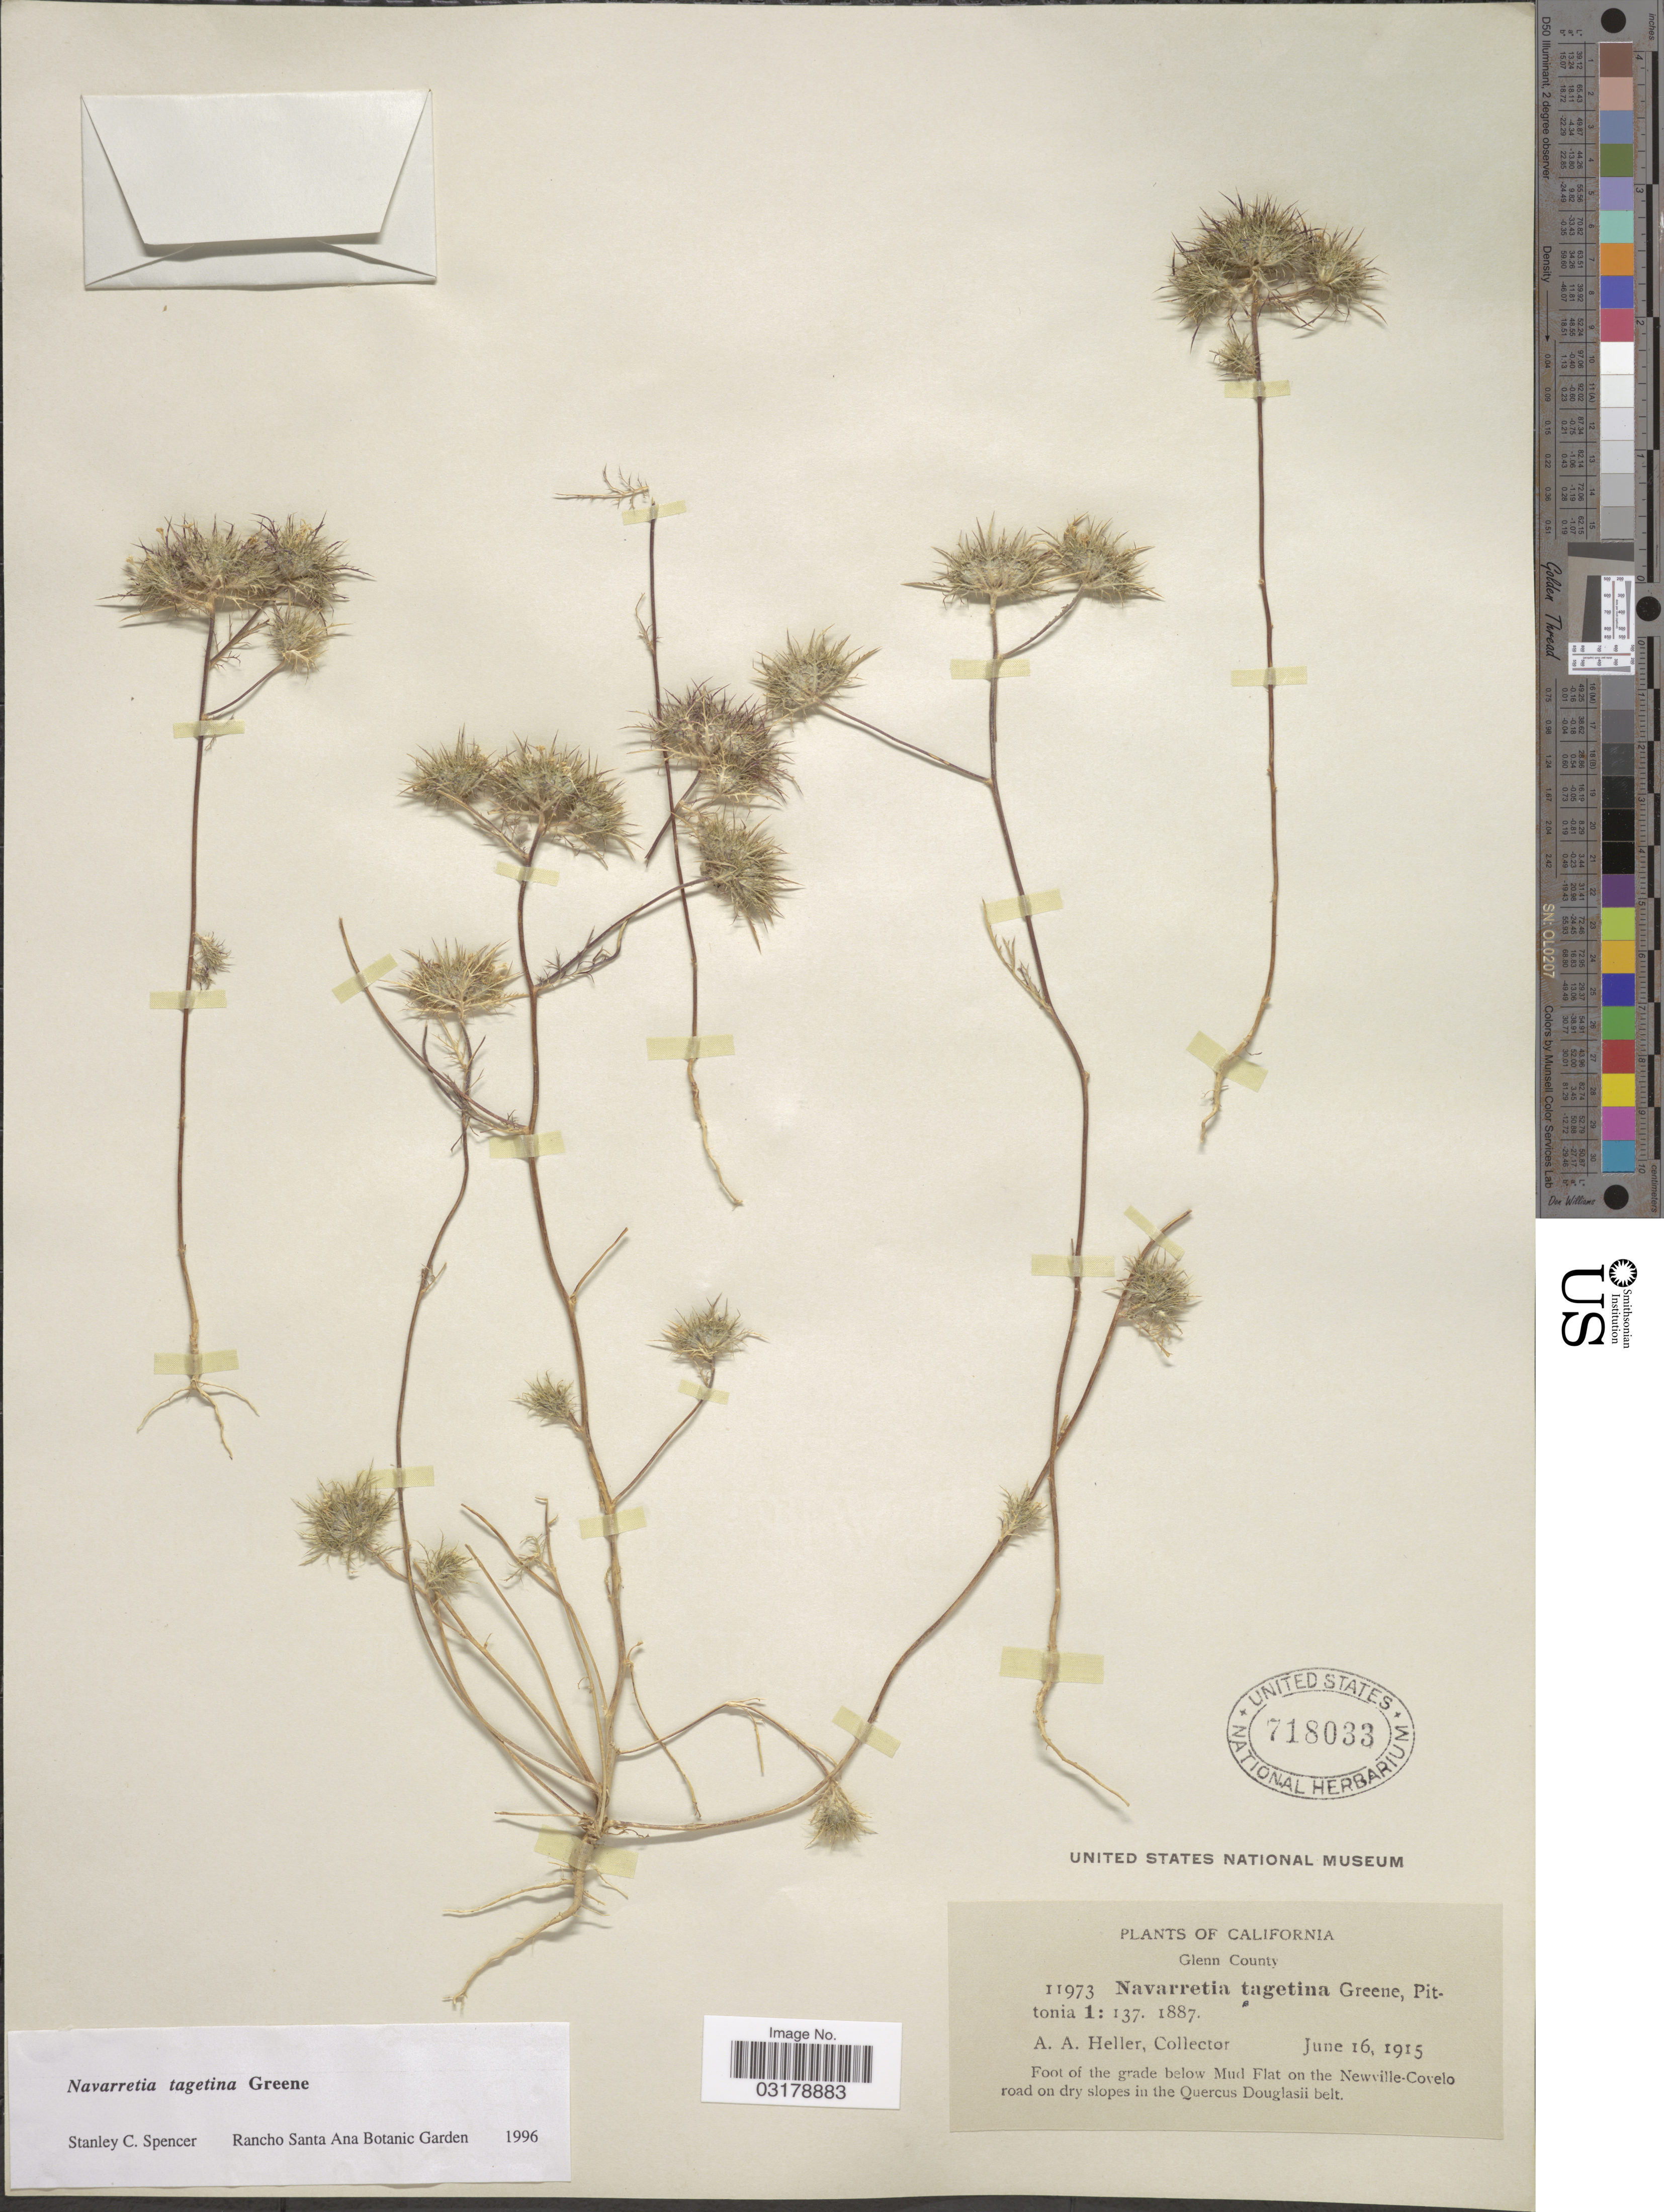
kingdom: Plantae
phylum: Tracheophyta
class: Magnoliopsida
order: Ericales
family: Polemoniaceae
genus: Navarretia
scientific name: Navarretia tagetina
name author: S.W. Greene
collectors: A. A. Heller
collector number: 11973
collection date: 1915-06-16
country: United States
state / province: California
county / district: Glenn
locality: Glenn County. Foot of the grade below Mud Flat on the Newville-Covelo road on dry slopes in the Quercus Douglasii belt.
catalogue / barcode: US 718033